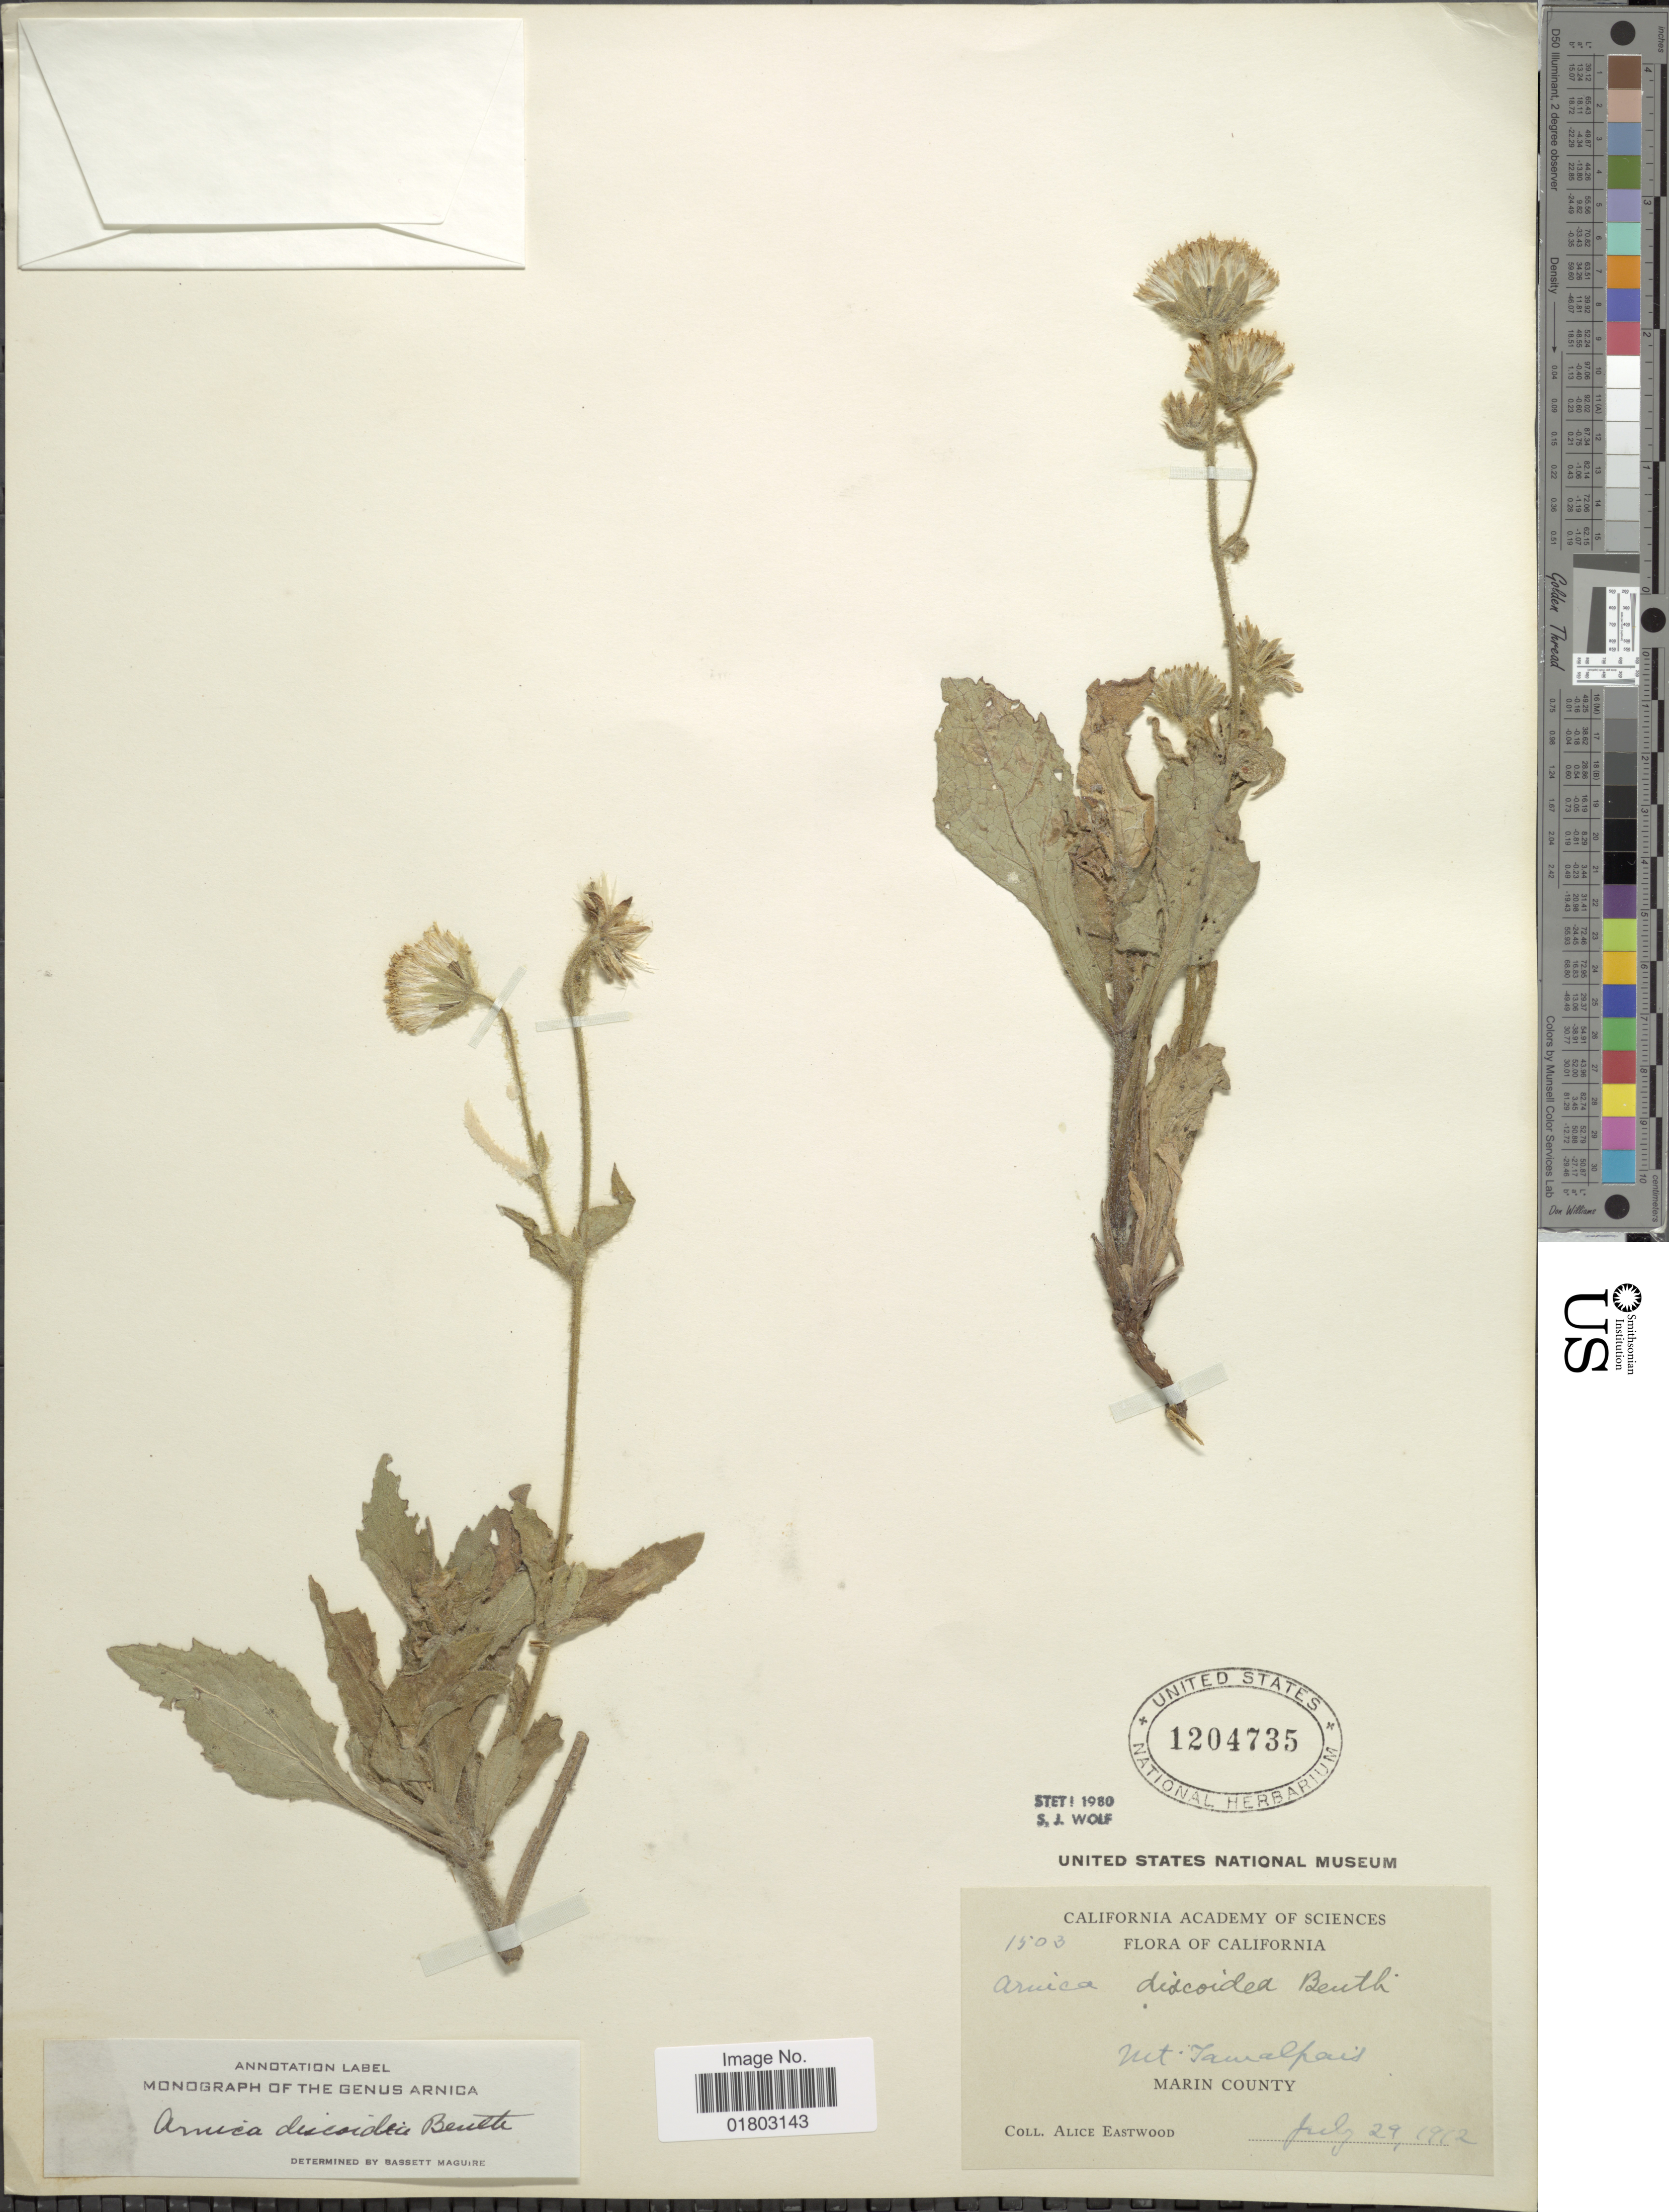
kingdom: Plantae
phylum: Tracheophyta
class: Magnoliopsida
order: Asterales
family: Asteraceae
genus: Arnica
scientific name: Arnica discoidea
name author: Benth.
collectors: A. Eastwood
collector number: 1503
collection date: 1912-07-29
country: United States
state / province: California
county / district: Marin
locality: Mt Tamalpais, Marin County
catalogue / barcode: US 1204735